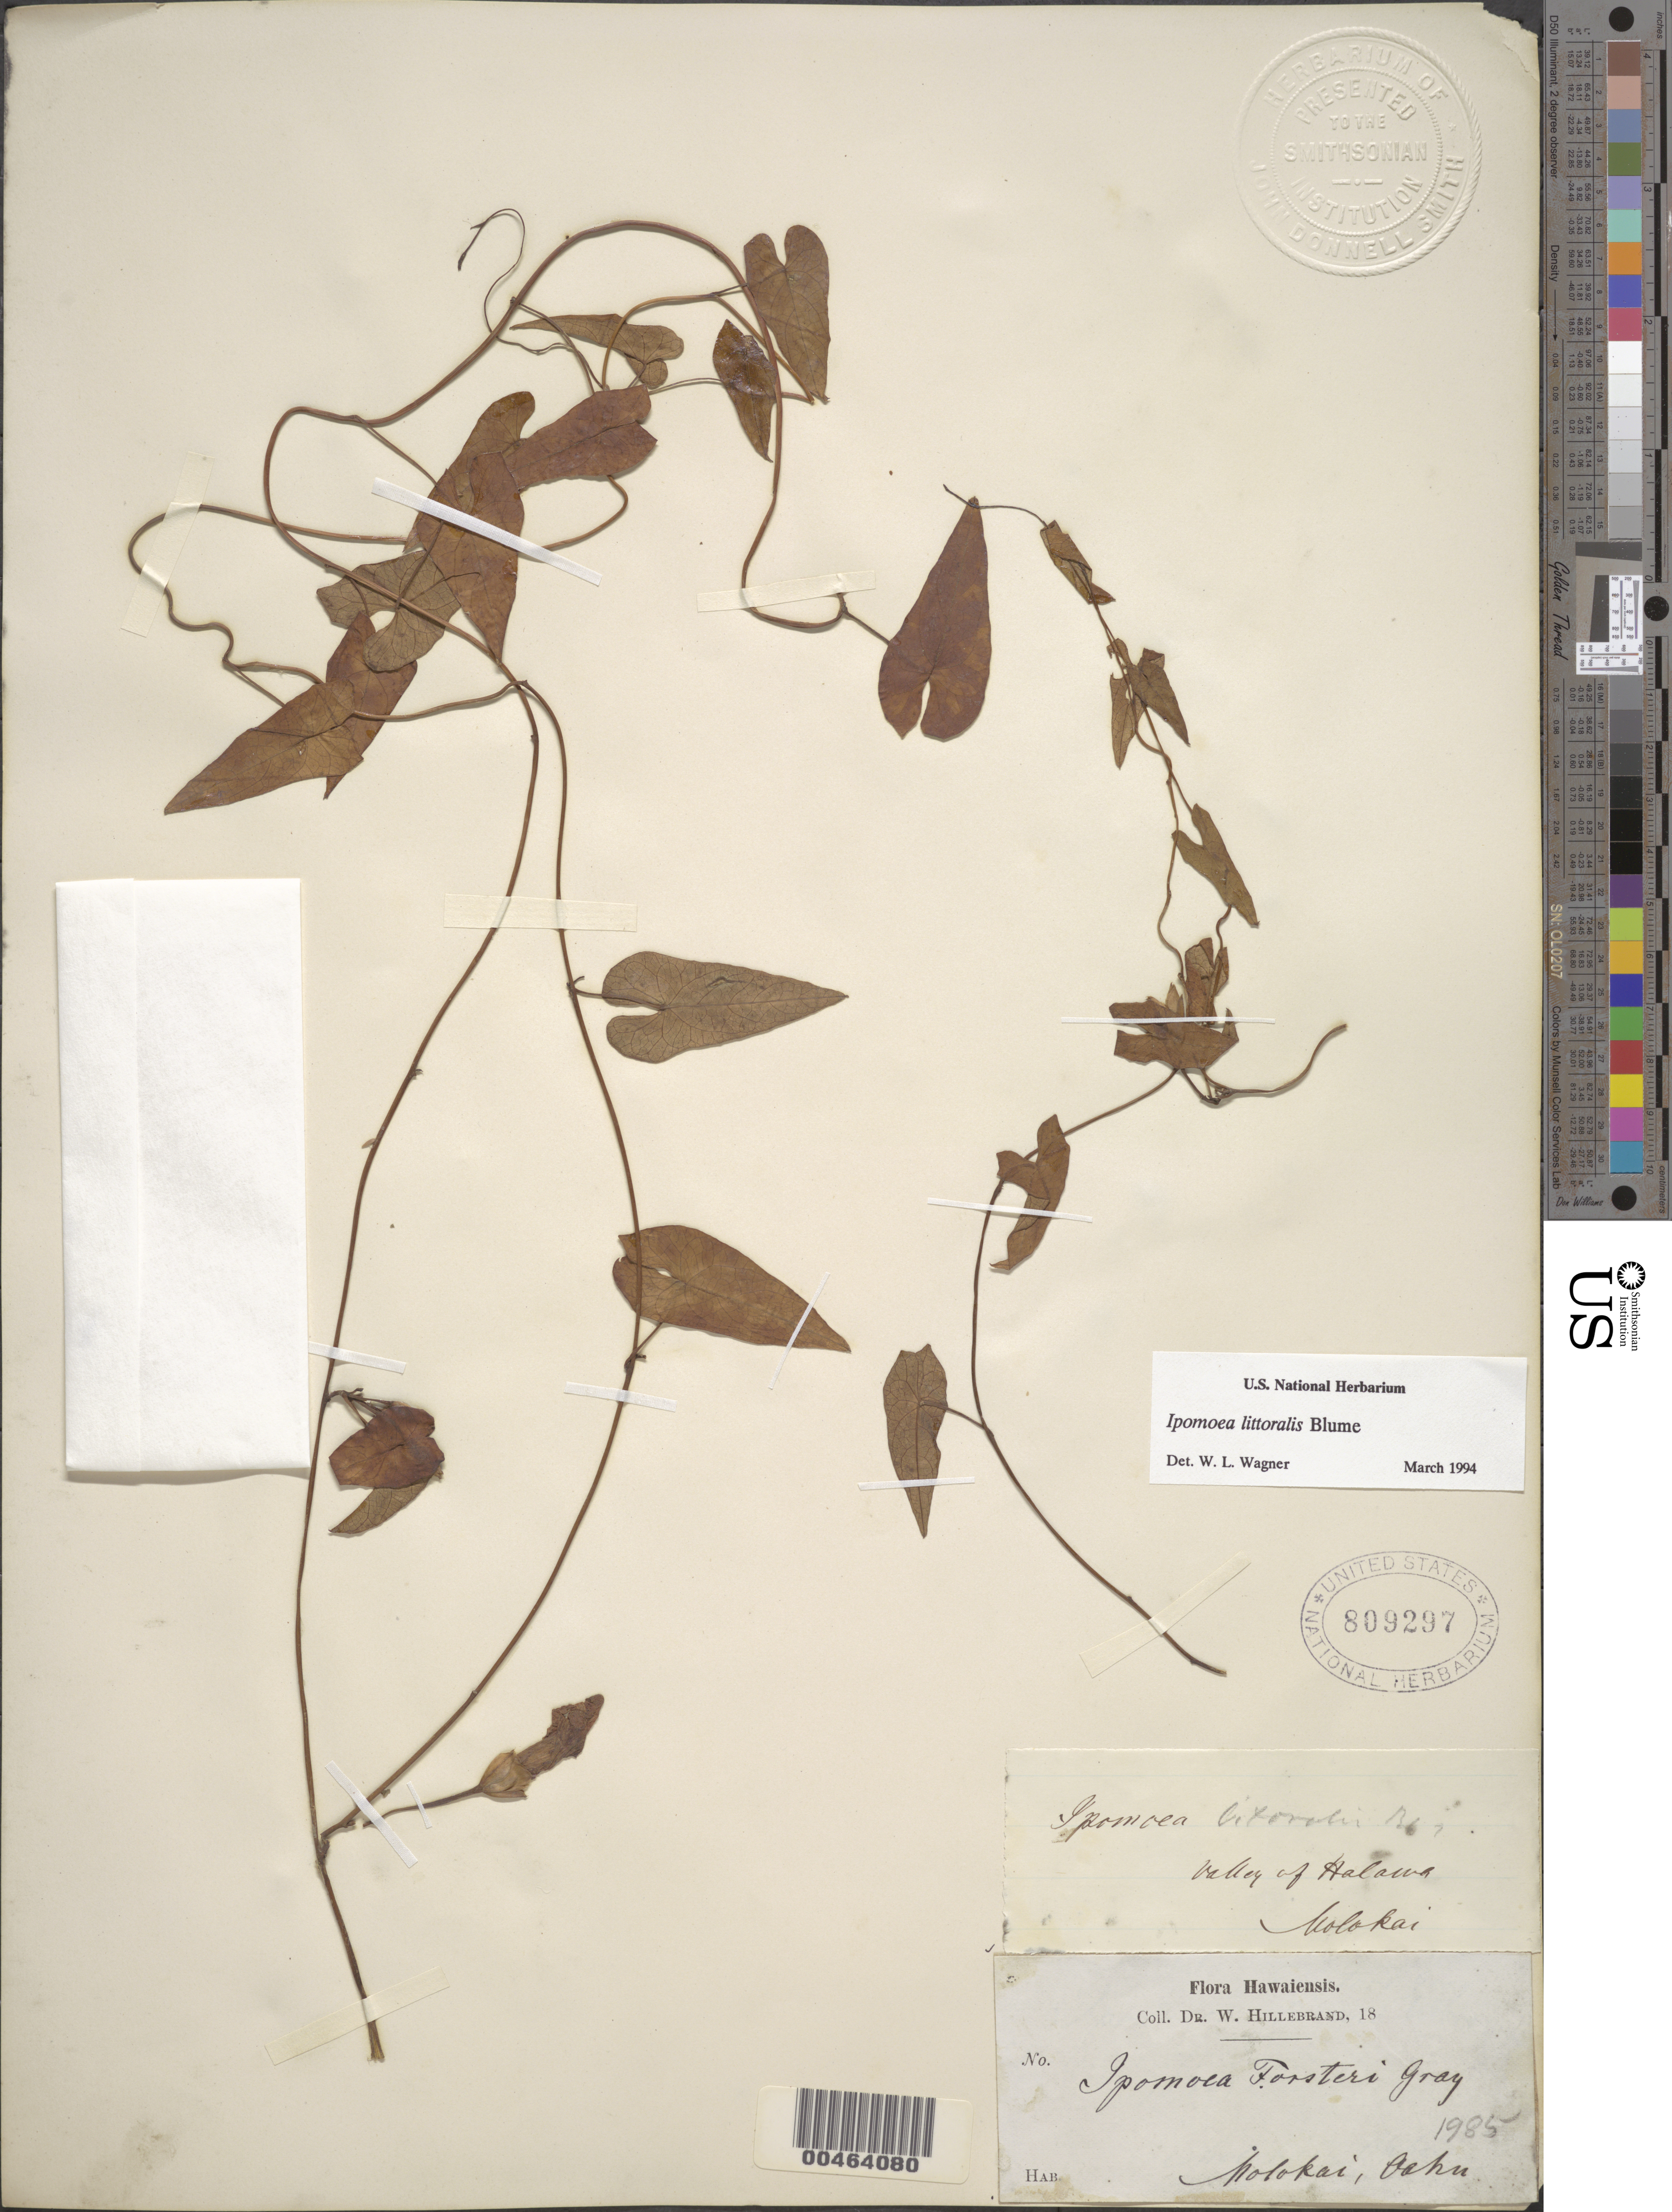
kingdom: Plantae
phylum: Tracheophyta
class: Magnoliopsida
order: Solanales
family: Convolvulaceae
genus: Ipomoea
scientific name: Ipomoea littoralis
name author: Blume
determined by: Wagner, W. L., (BOT), Smithsonian Institution - National Museum of Natural History (UNITED STATES)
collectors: W. Hillebrand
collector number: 1985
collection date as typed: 18??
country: United States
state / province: Hawaii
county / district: Honolulu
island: Oahu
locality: Valley of Halawa, Oahu, Molokai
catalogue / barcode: US 809297